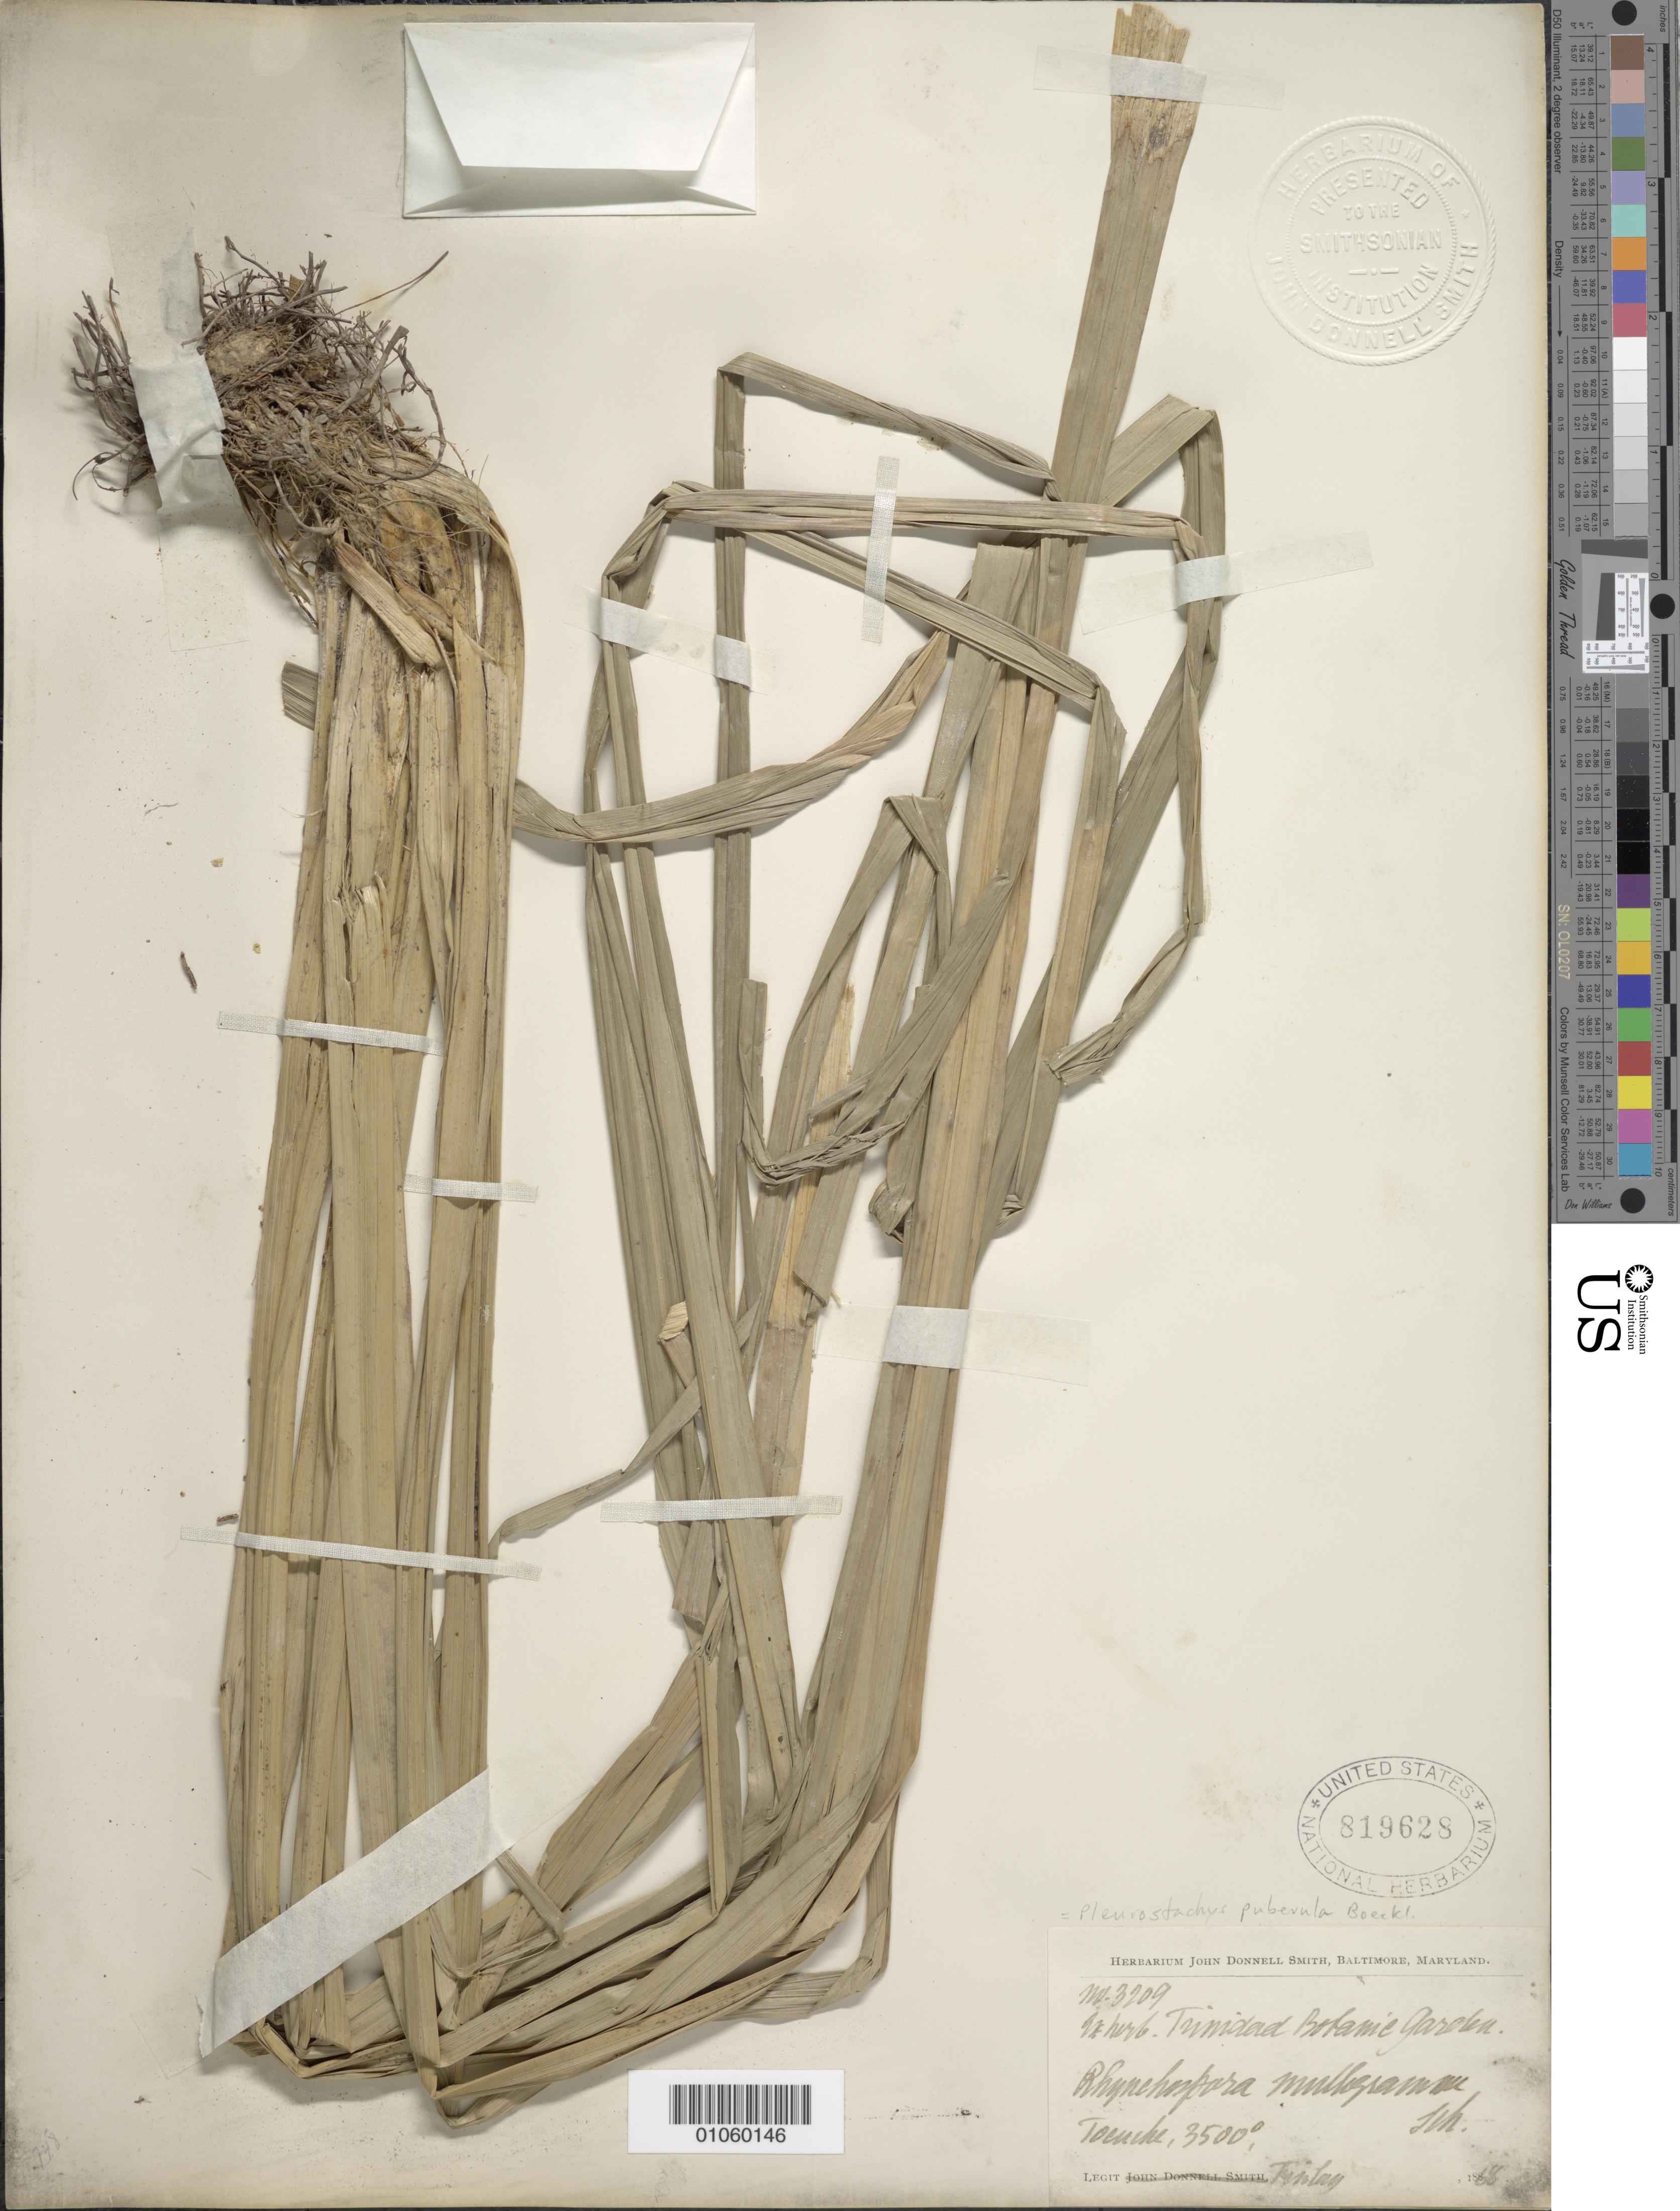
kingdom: Plantae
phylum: Tracheophyta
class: Liliopsida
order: Poales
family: Cyperaceae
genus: Rhynchospora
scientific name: Rhynchospora orbigniana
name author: (Brongn.) L.B. Sm.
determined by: Strong, M. T., (US), Smithsonian Institution - National Museum of Natural History (UNITED STATES)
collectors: -. Finlay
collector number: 3209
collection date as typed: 1868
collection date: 1868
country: Trinidad and Tobago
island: Trinidad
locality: Tocuche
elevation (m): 1067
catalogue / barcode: US 819628